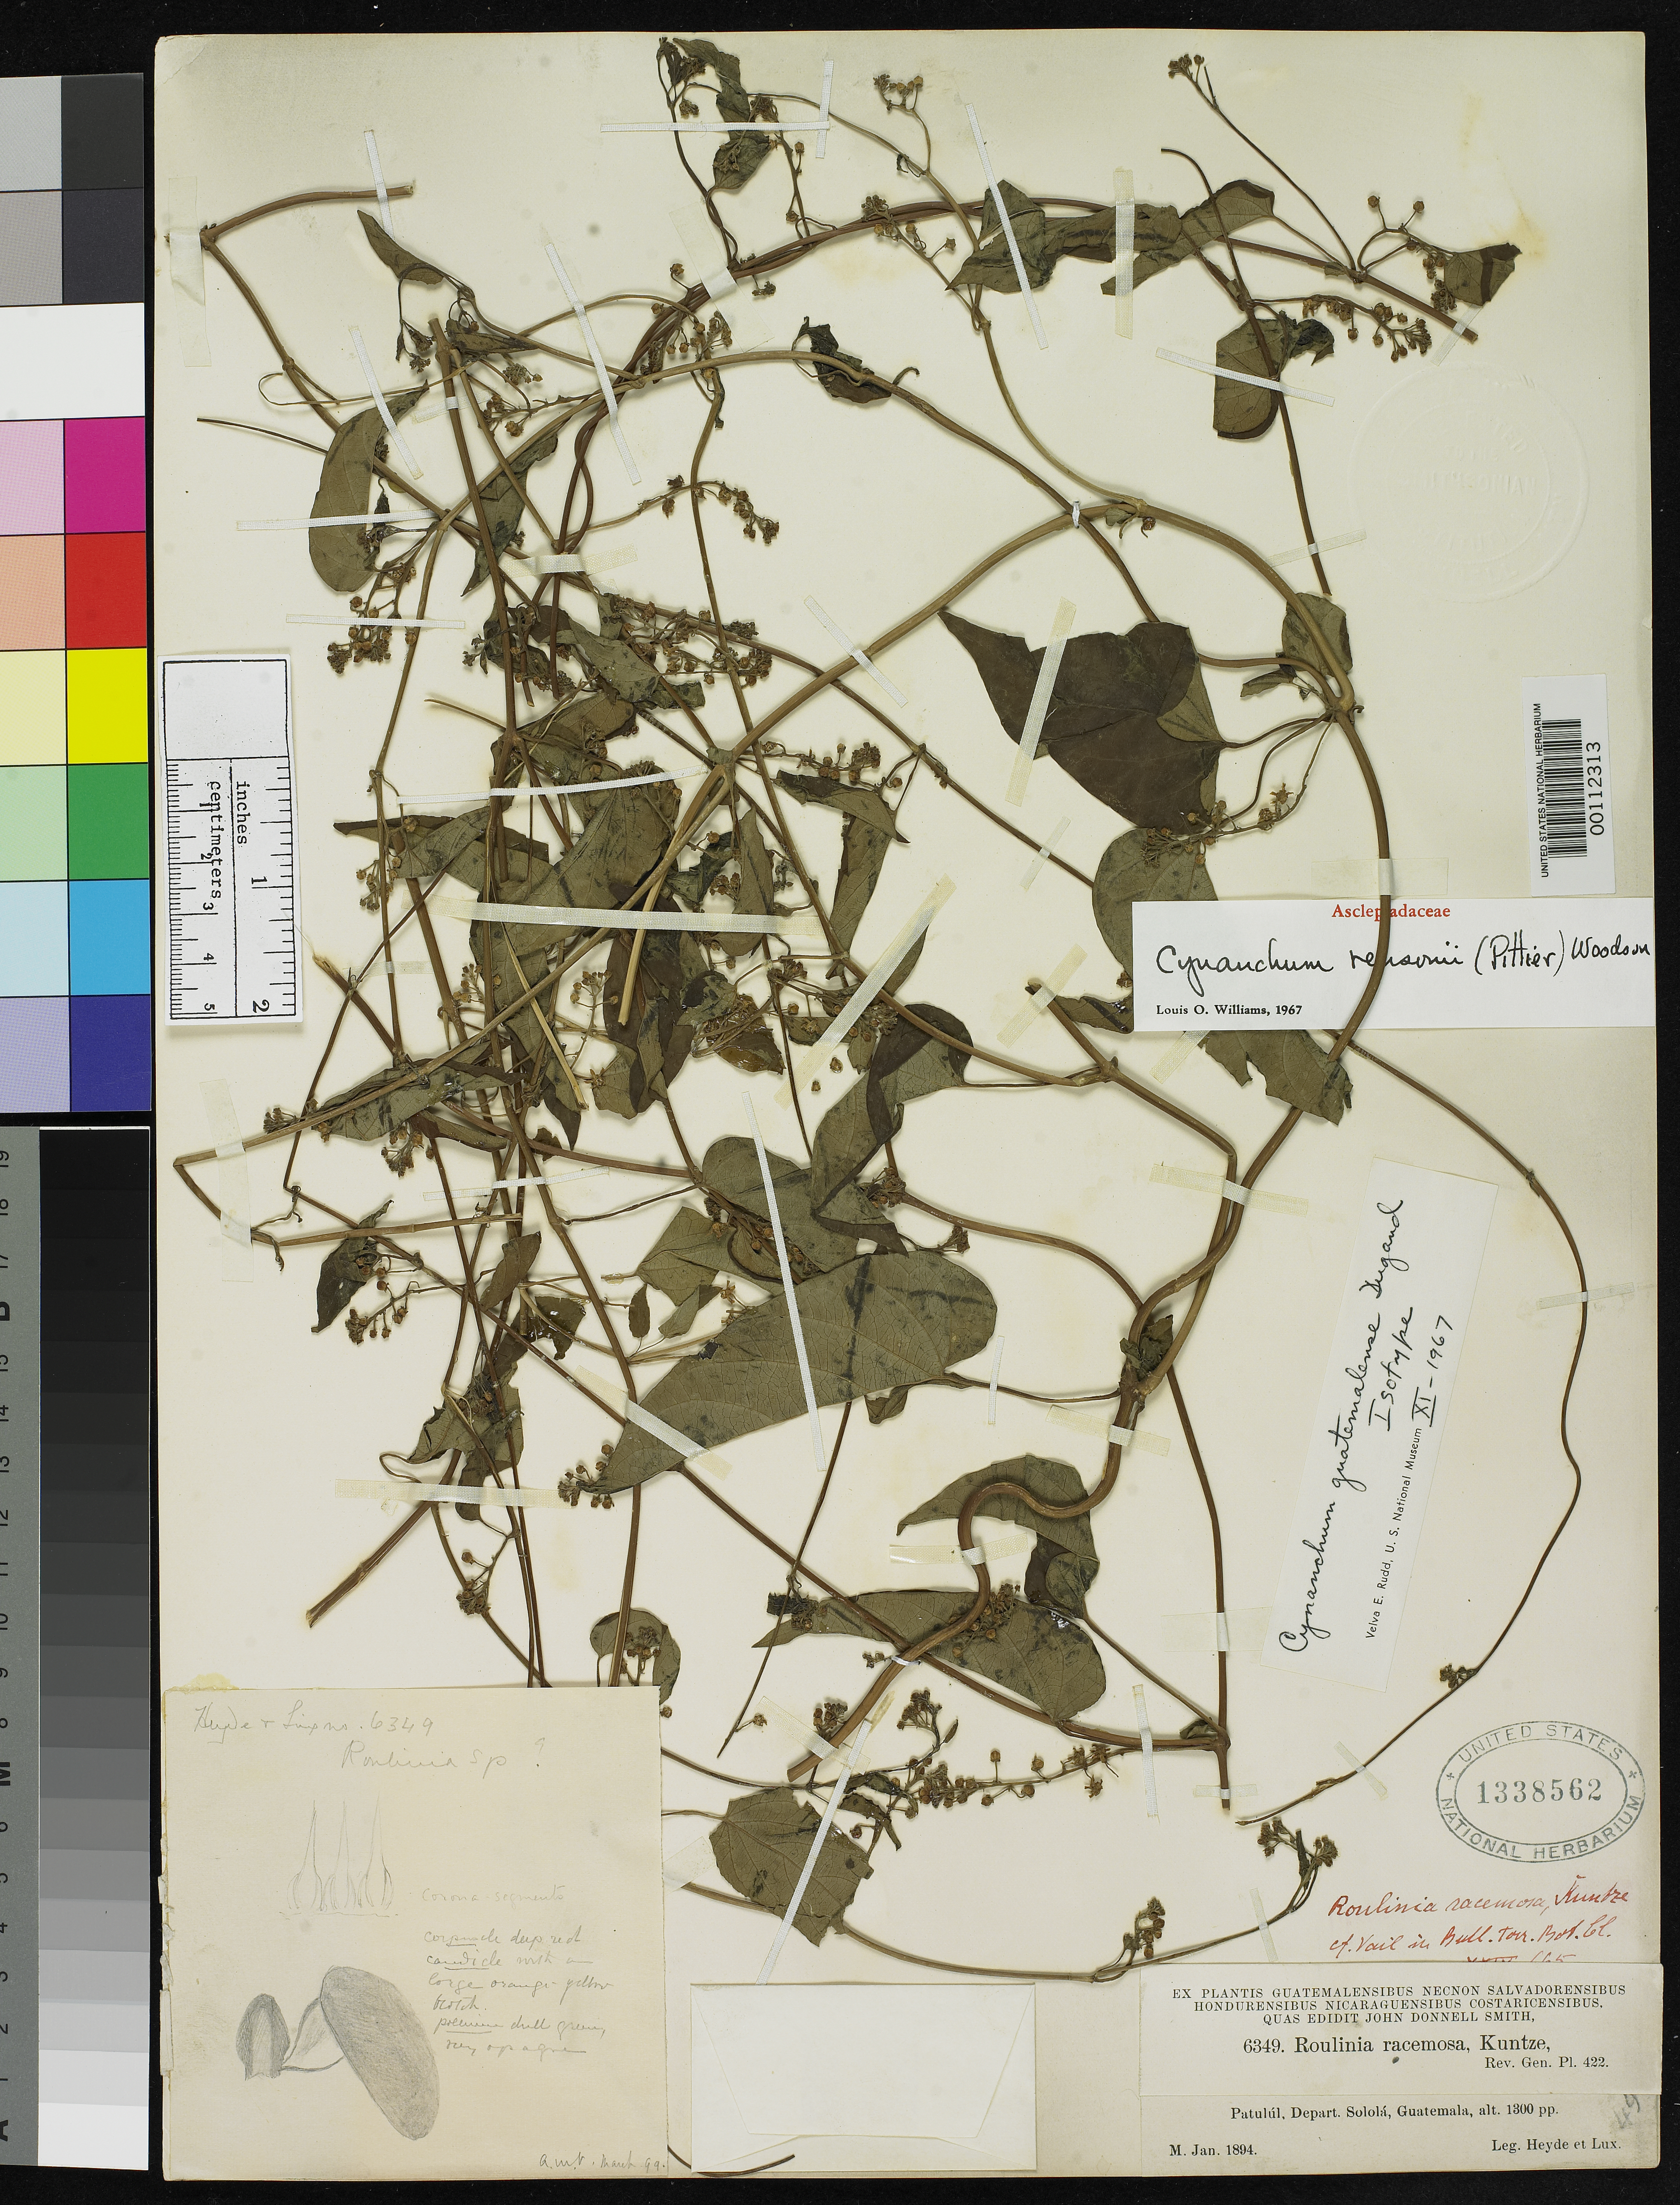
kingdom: Plantae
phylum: Tracheophyta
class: Magnoliopsida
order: Gentianales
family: Apocynaceae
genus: Cynanchum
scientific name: Cynanchum guatemalense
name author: Dugand G.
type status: Isotype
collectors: E. T. Heyde & E. Lux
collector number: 6349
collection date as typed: Jan 1894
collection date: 1894-01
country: Guatemala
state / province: Sololá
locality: Patulul; alt. 1300 pp.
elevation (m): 396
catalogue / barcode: US 1338562